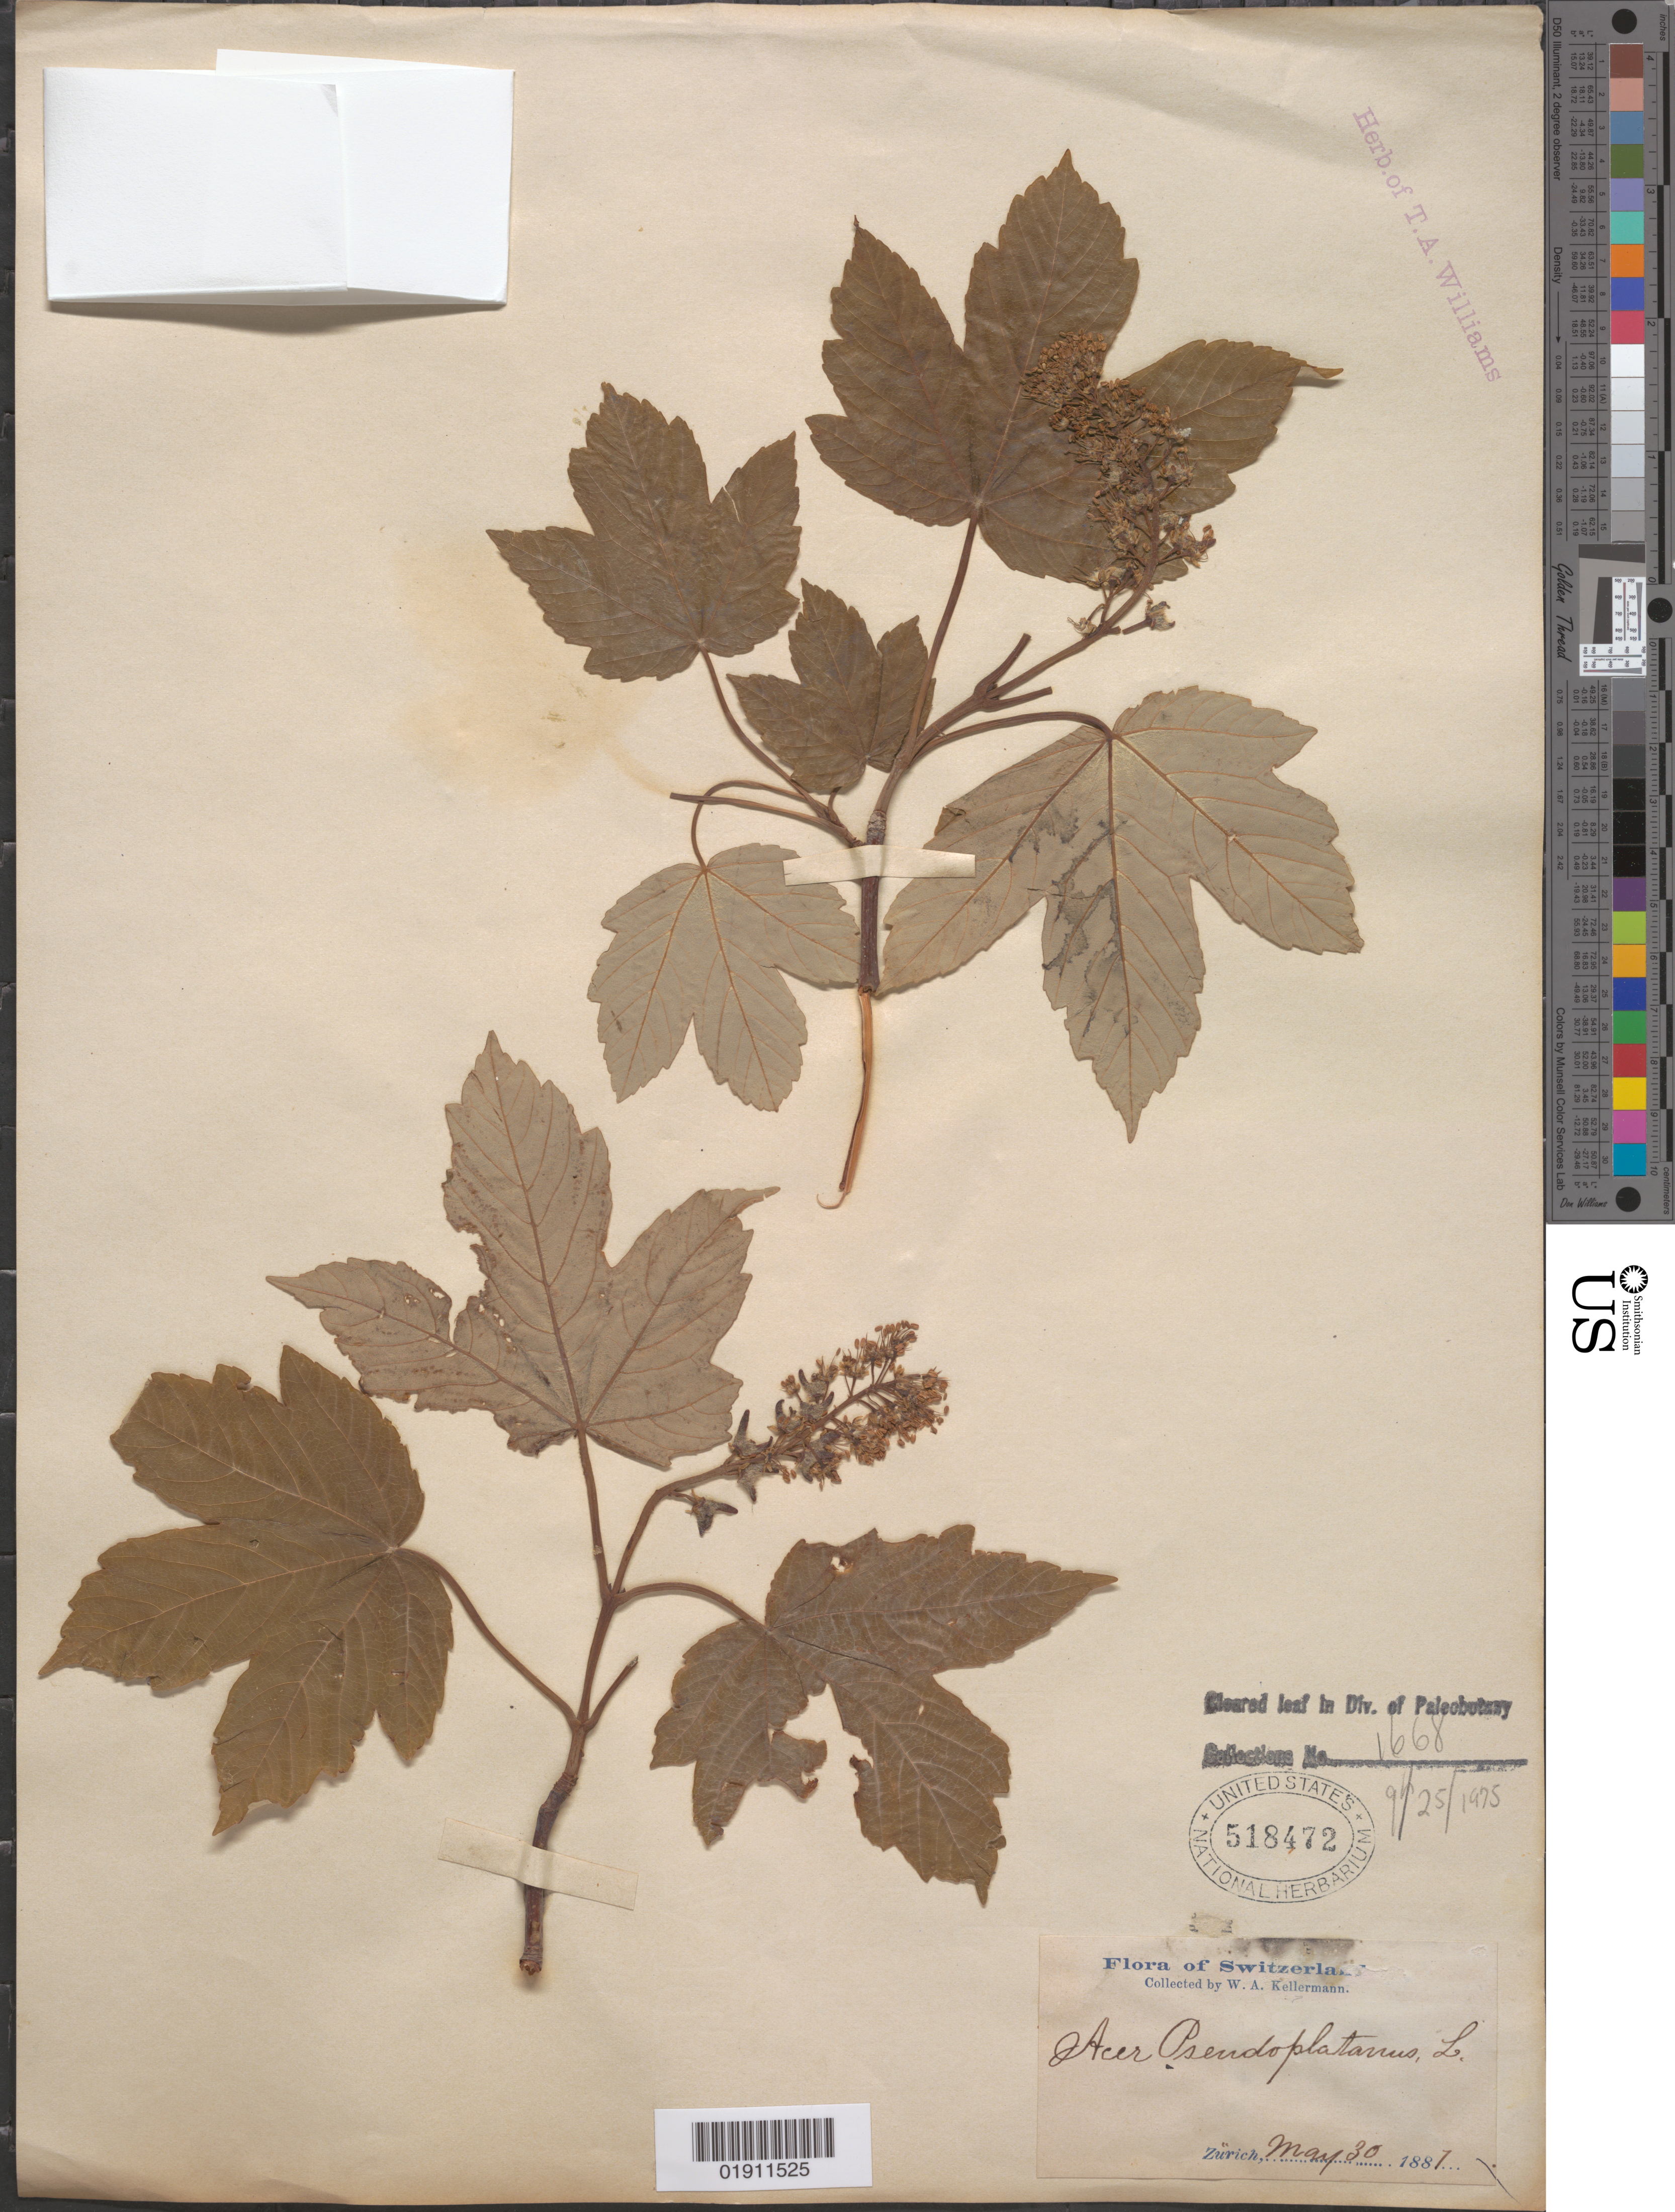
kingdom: Plantae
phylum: Tracheophyta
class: Magnoliopsida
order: Sapindales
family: Sapindaceae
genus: Acer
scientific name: Acer pseudoplatanus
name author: L.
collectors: W. A. Kellermann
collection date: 1881-05-30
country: Switzerland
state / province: Zürich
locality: Zürich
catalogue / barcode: US 518472